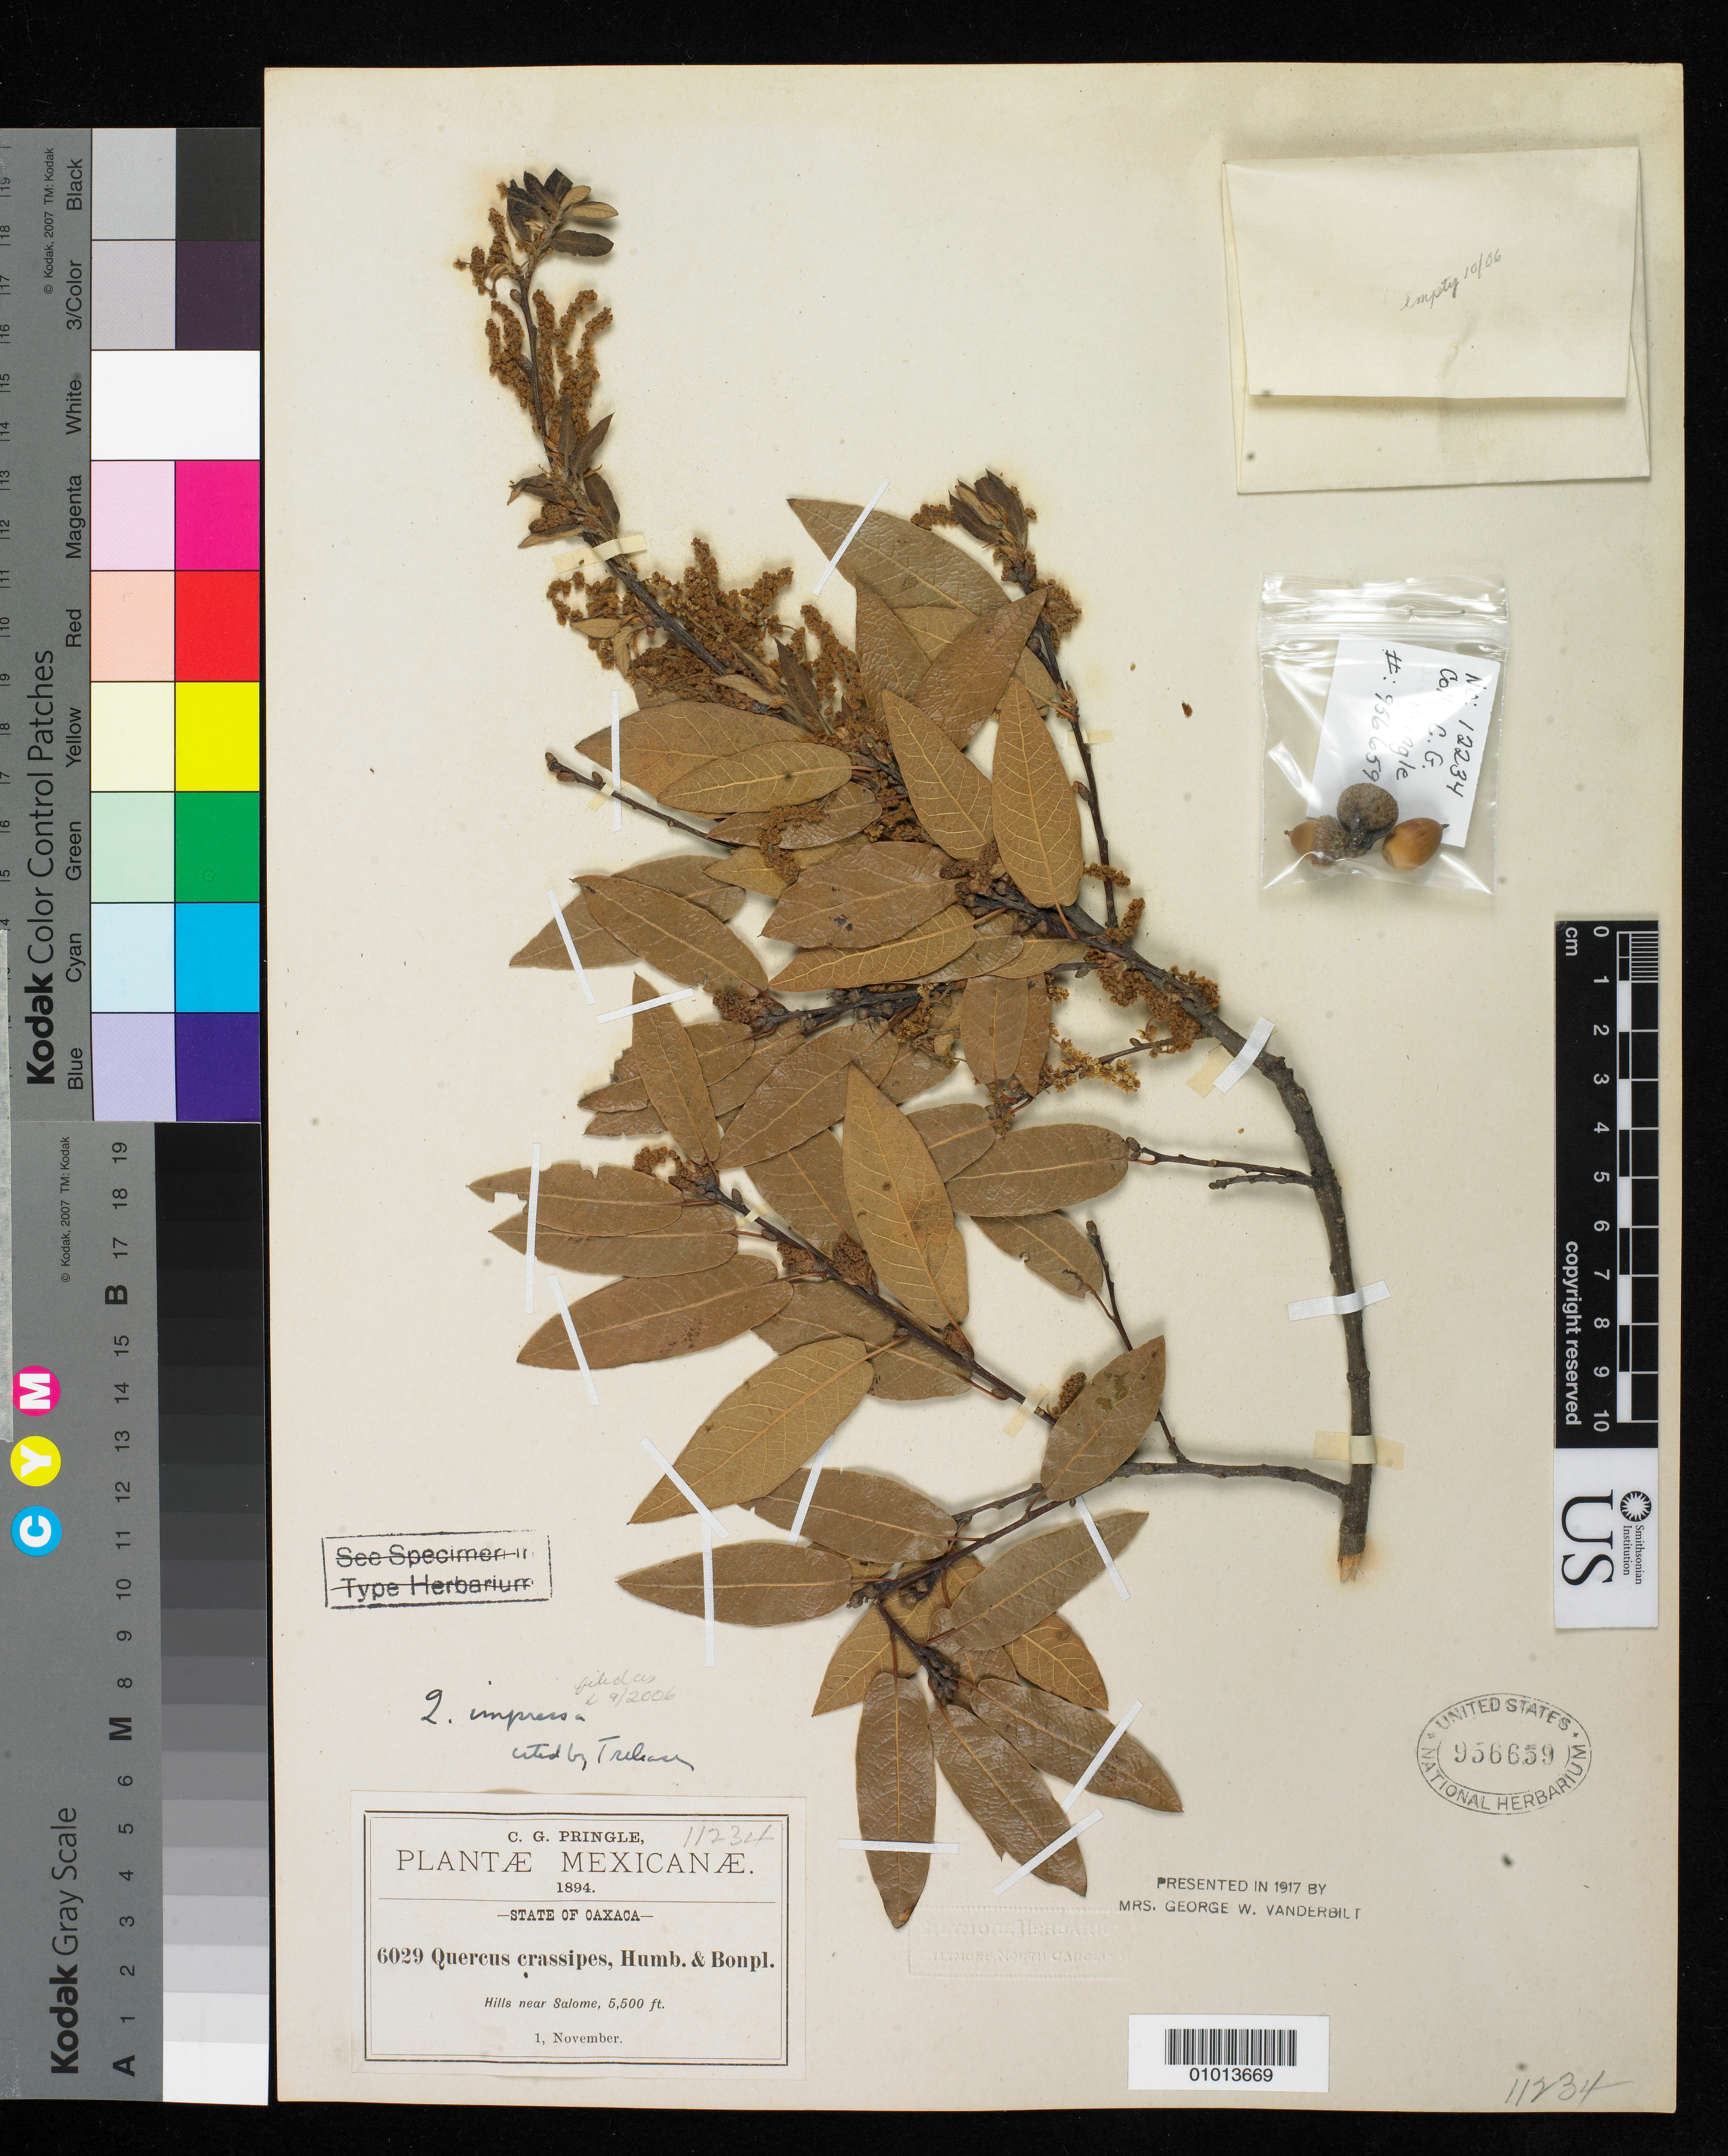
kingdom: Plantae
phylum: Tracheophyta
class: Magnoliopsida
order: Fagales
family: Fagaceae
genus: Quercus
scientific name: Quercus impressa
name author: Trel.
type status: Isotype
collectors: C. G. Pringle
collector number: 6029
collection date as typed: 01 Nov 1894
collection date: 1894-11-01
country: Mexico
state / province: Oaxaca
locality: Hills near Salome.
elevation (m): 1676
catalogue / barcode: US 956659